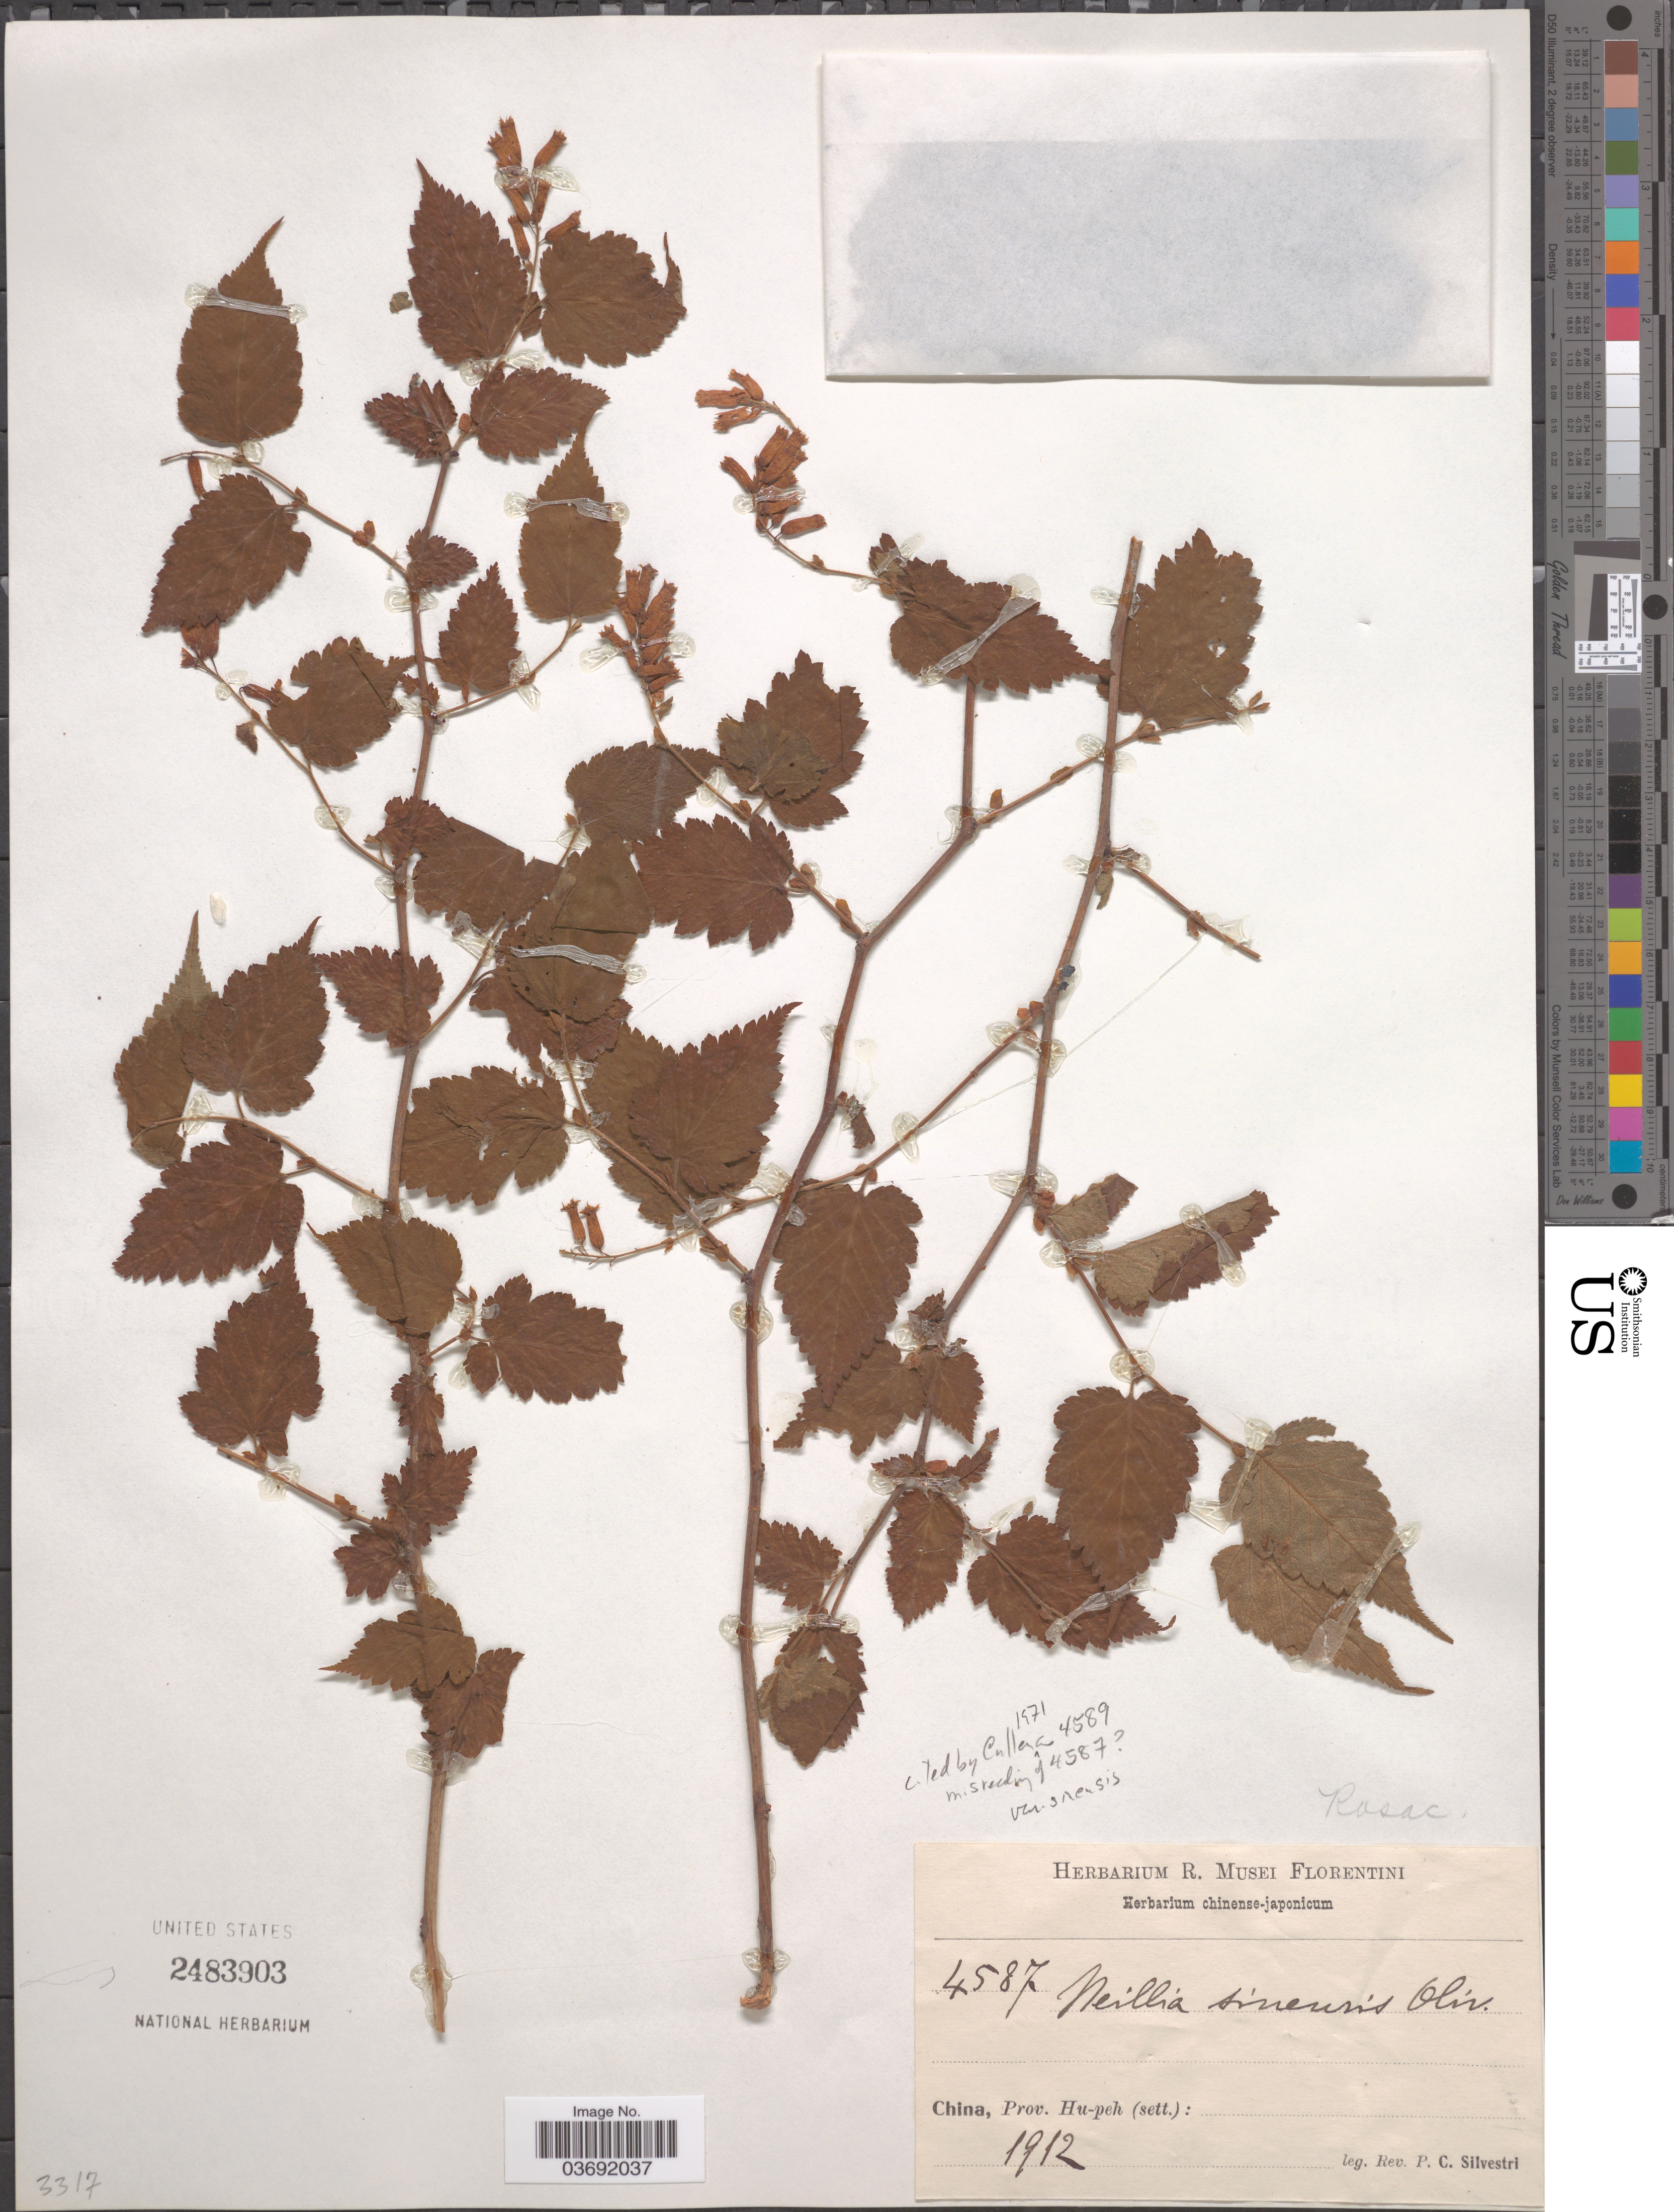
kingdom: Plantae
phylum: Tracheophyta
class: Magnoliopsida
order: Rosales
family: Rosaceae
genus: Neillia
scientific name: Neillia sinensis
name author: Oliv.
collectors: P. Silvestri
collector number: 4587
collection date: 1912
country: China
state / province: Hubei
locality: Prov. Hu-peh (sett.).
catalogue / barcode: US 2483903